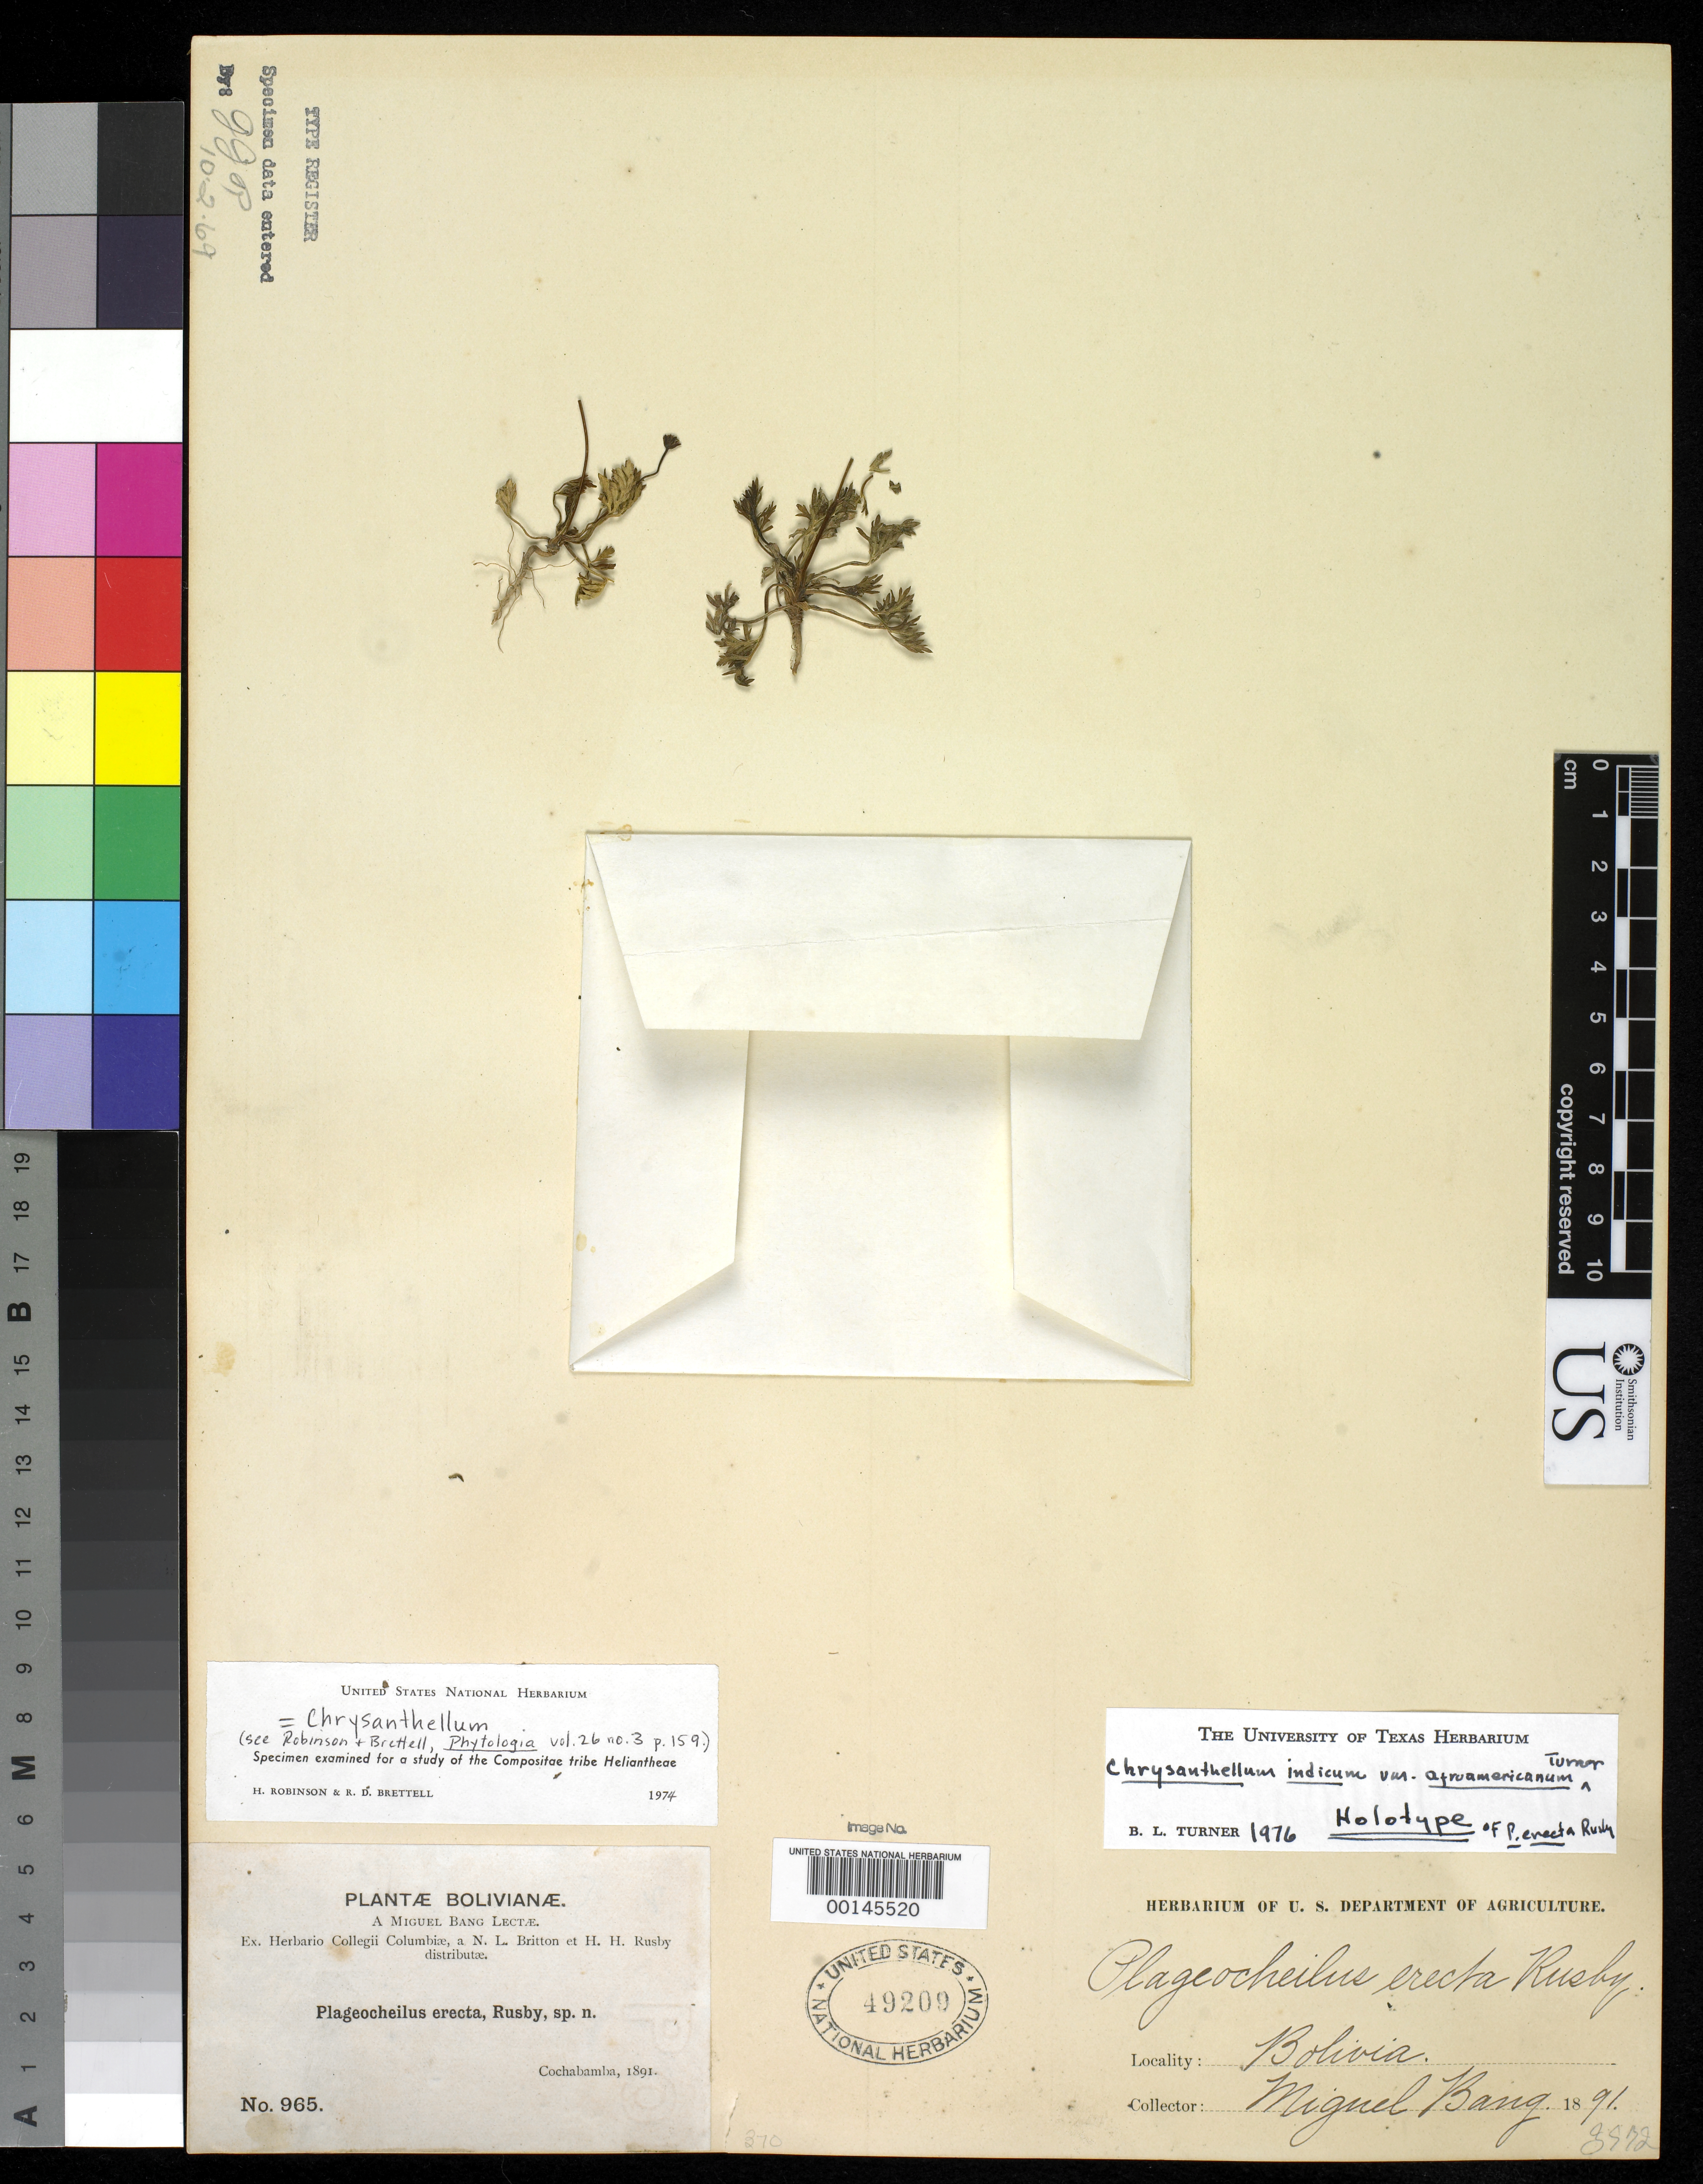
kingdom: Plantae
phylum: Tracheophyta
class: Magnoliopsida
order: Asterales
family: Asteraceae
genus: Plagiocheilus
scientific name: Plagiocheilus erectus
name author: Rusby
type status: Isotype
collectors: M. Bang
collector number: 965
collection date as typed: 1891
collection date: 1891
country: Bolivia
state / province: Cochabamba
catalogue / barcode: US 49209